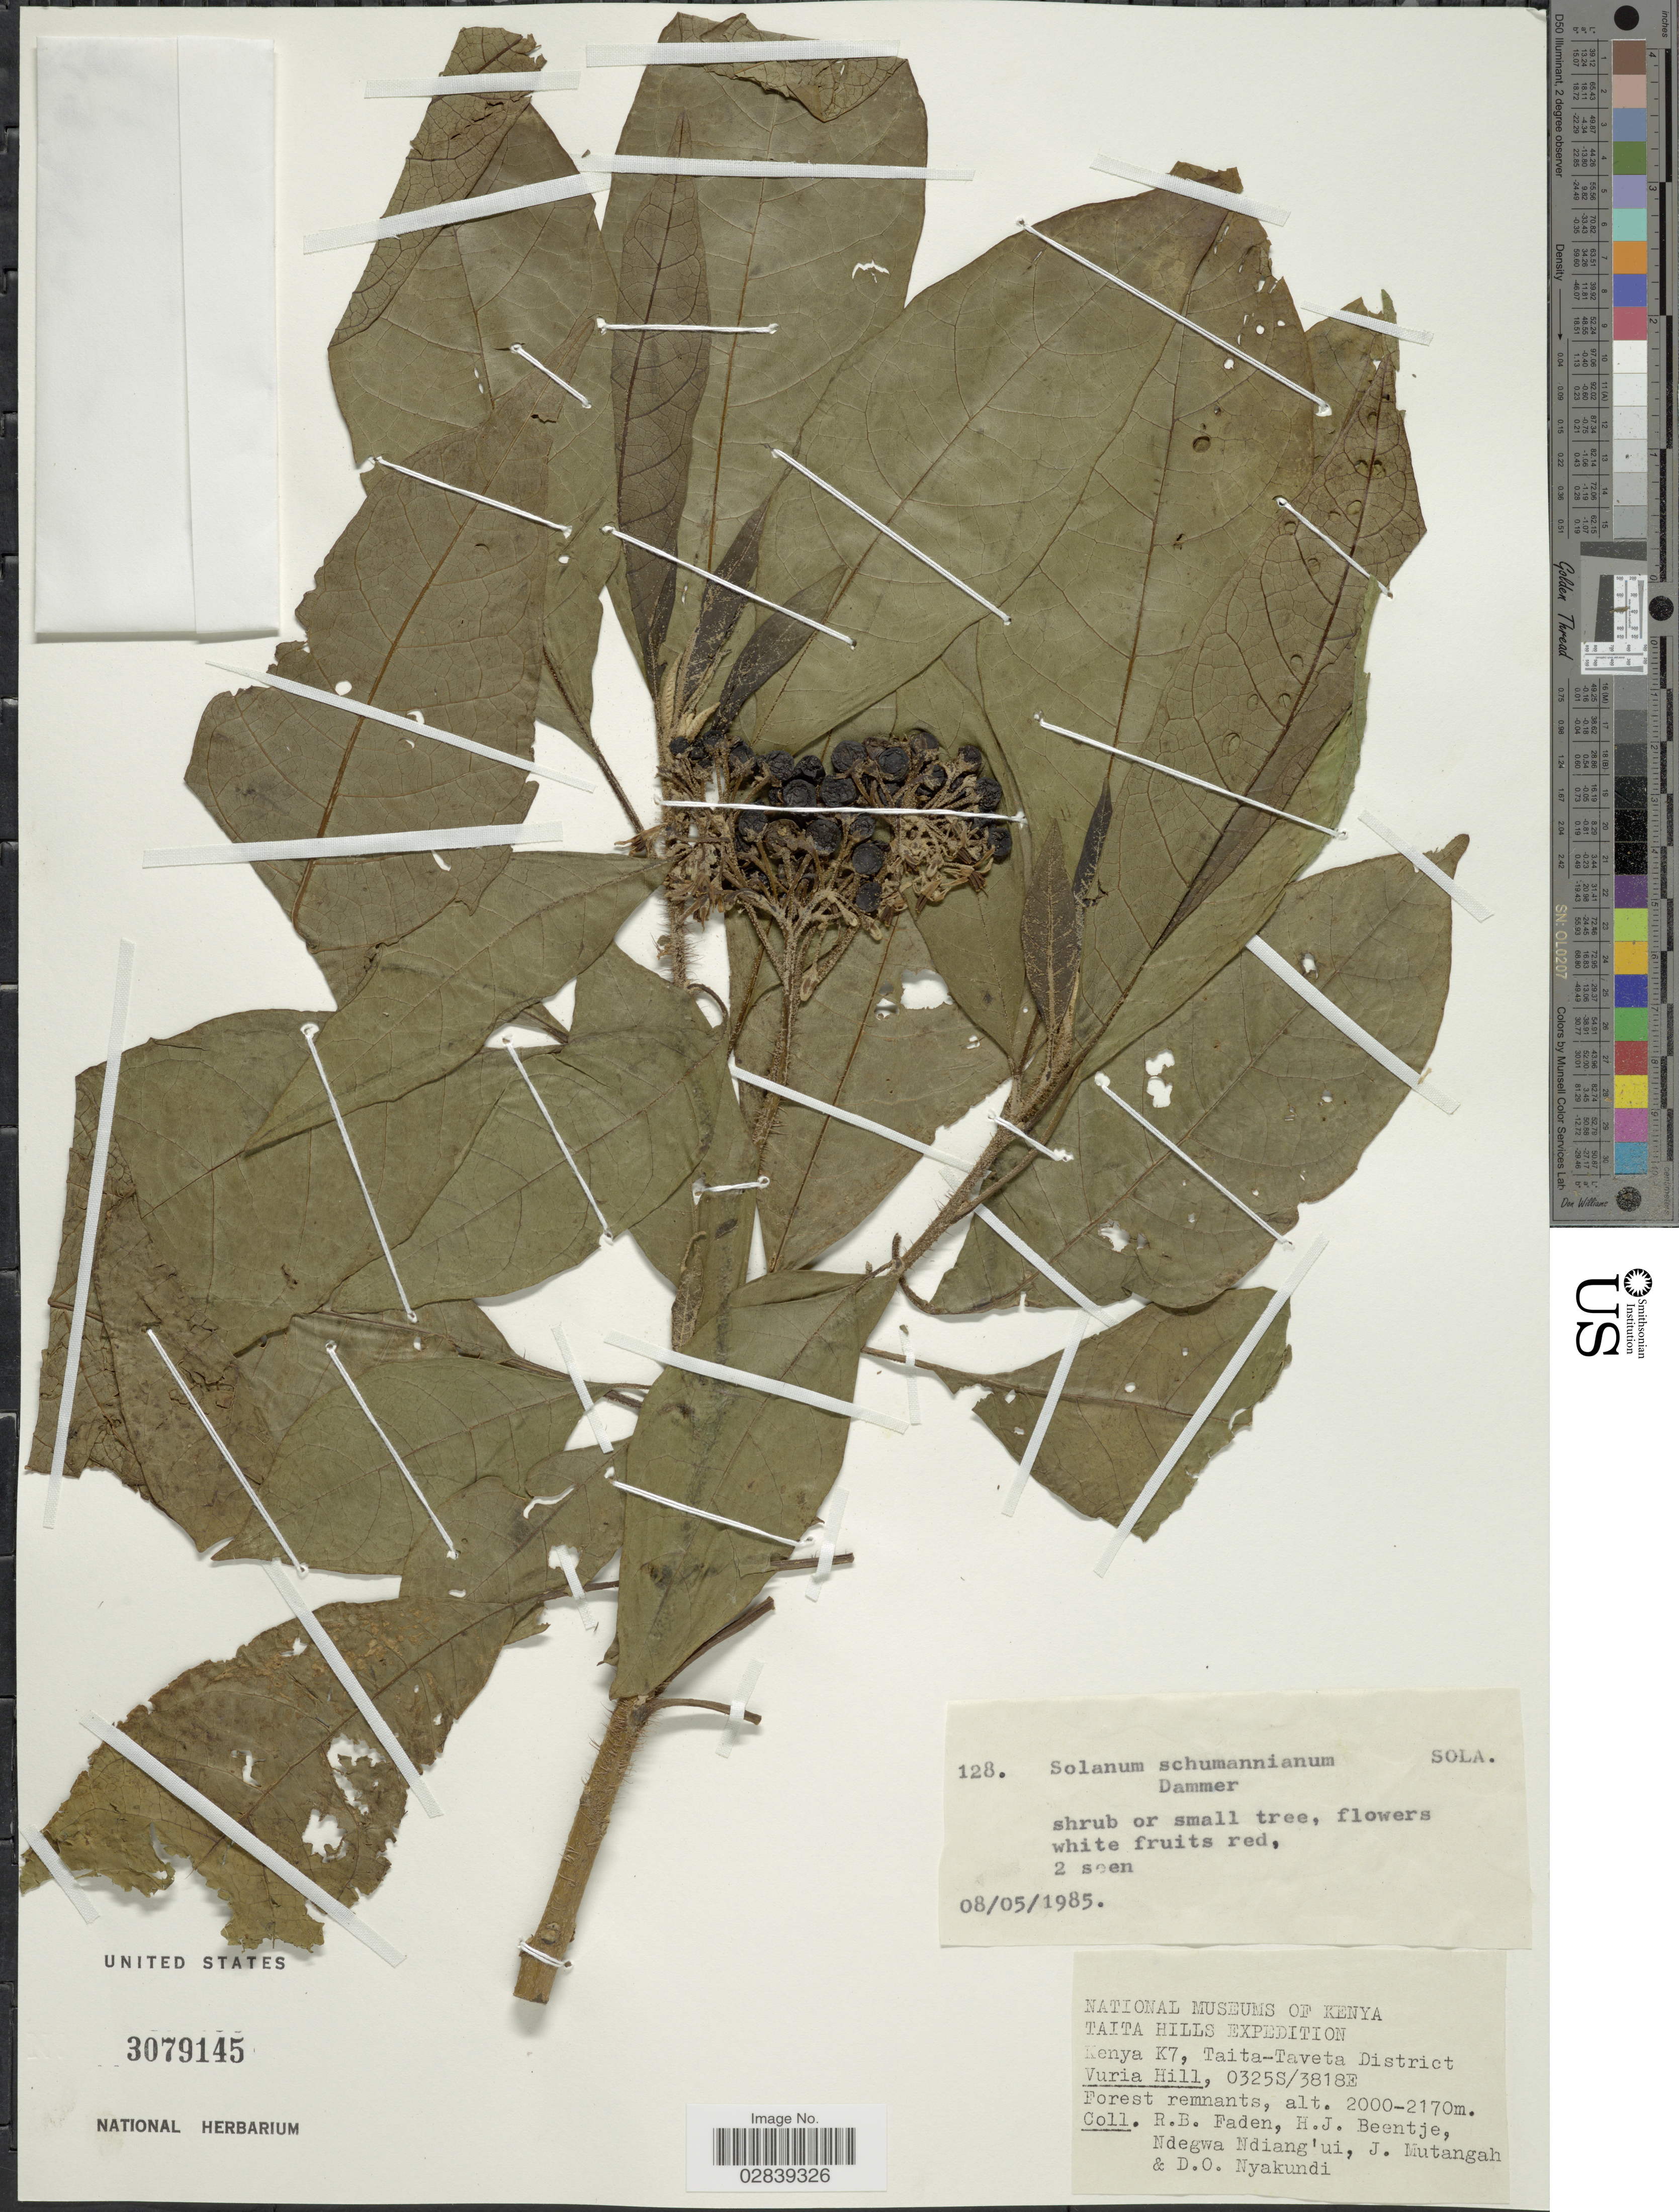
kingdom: Plantae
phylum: Tracheophyta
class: Magnoliopsida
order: Solanales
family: Solanaceae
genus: Solanum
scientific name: Solanum schumannianum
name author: Dammer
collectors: R. B. Faden, H. J. Beentje, Ndegwa Ndiang'ui, J. Mutangah & D. Nyakundi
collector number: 128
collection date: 1985-05-08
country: Kenya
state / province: Taita Taveta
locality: Taita Hills, K7, Taita-Taveta District, Vuria Hill.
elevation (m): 2000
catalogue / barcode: US 3079145